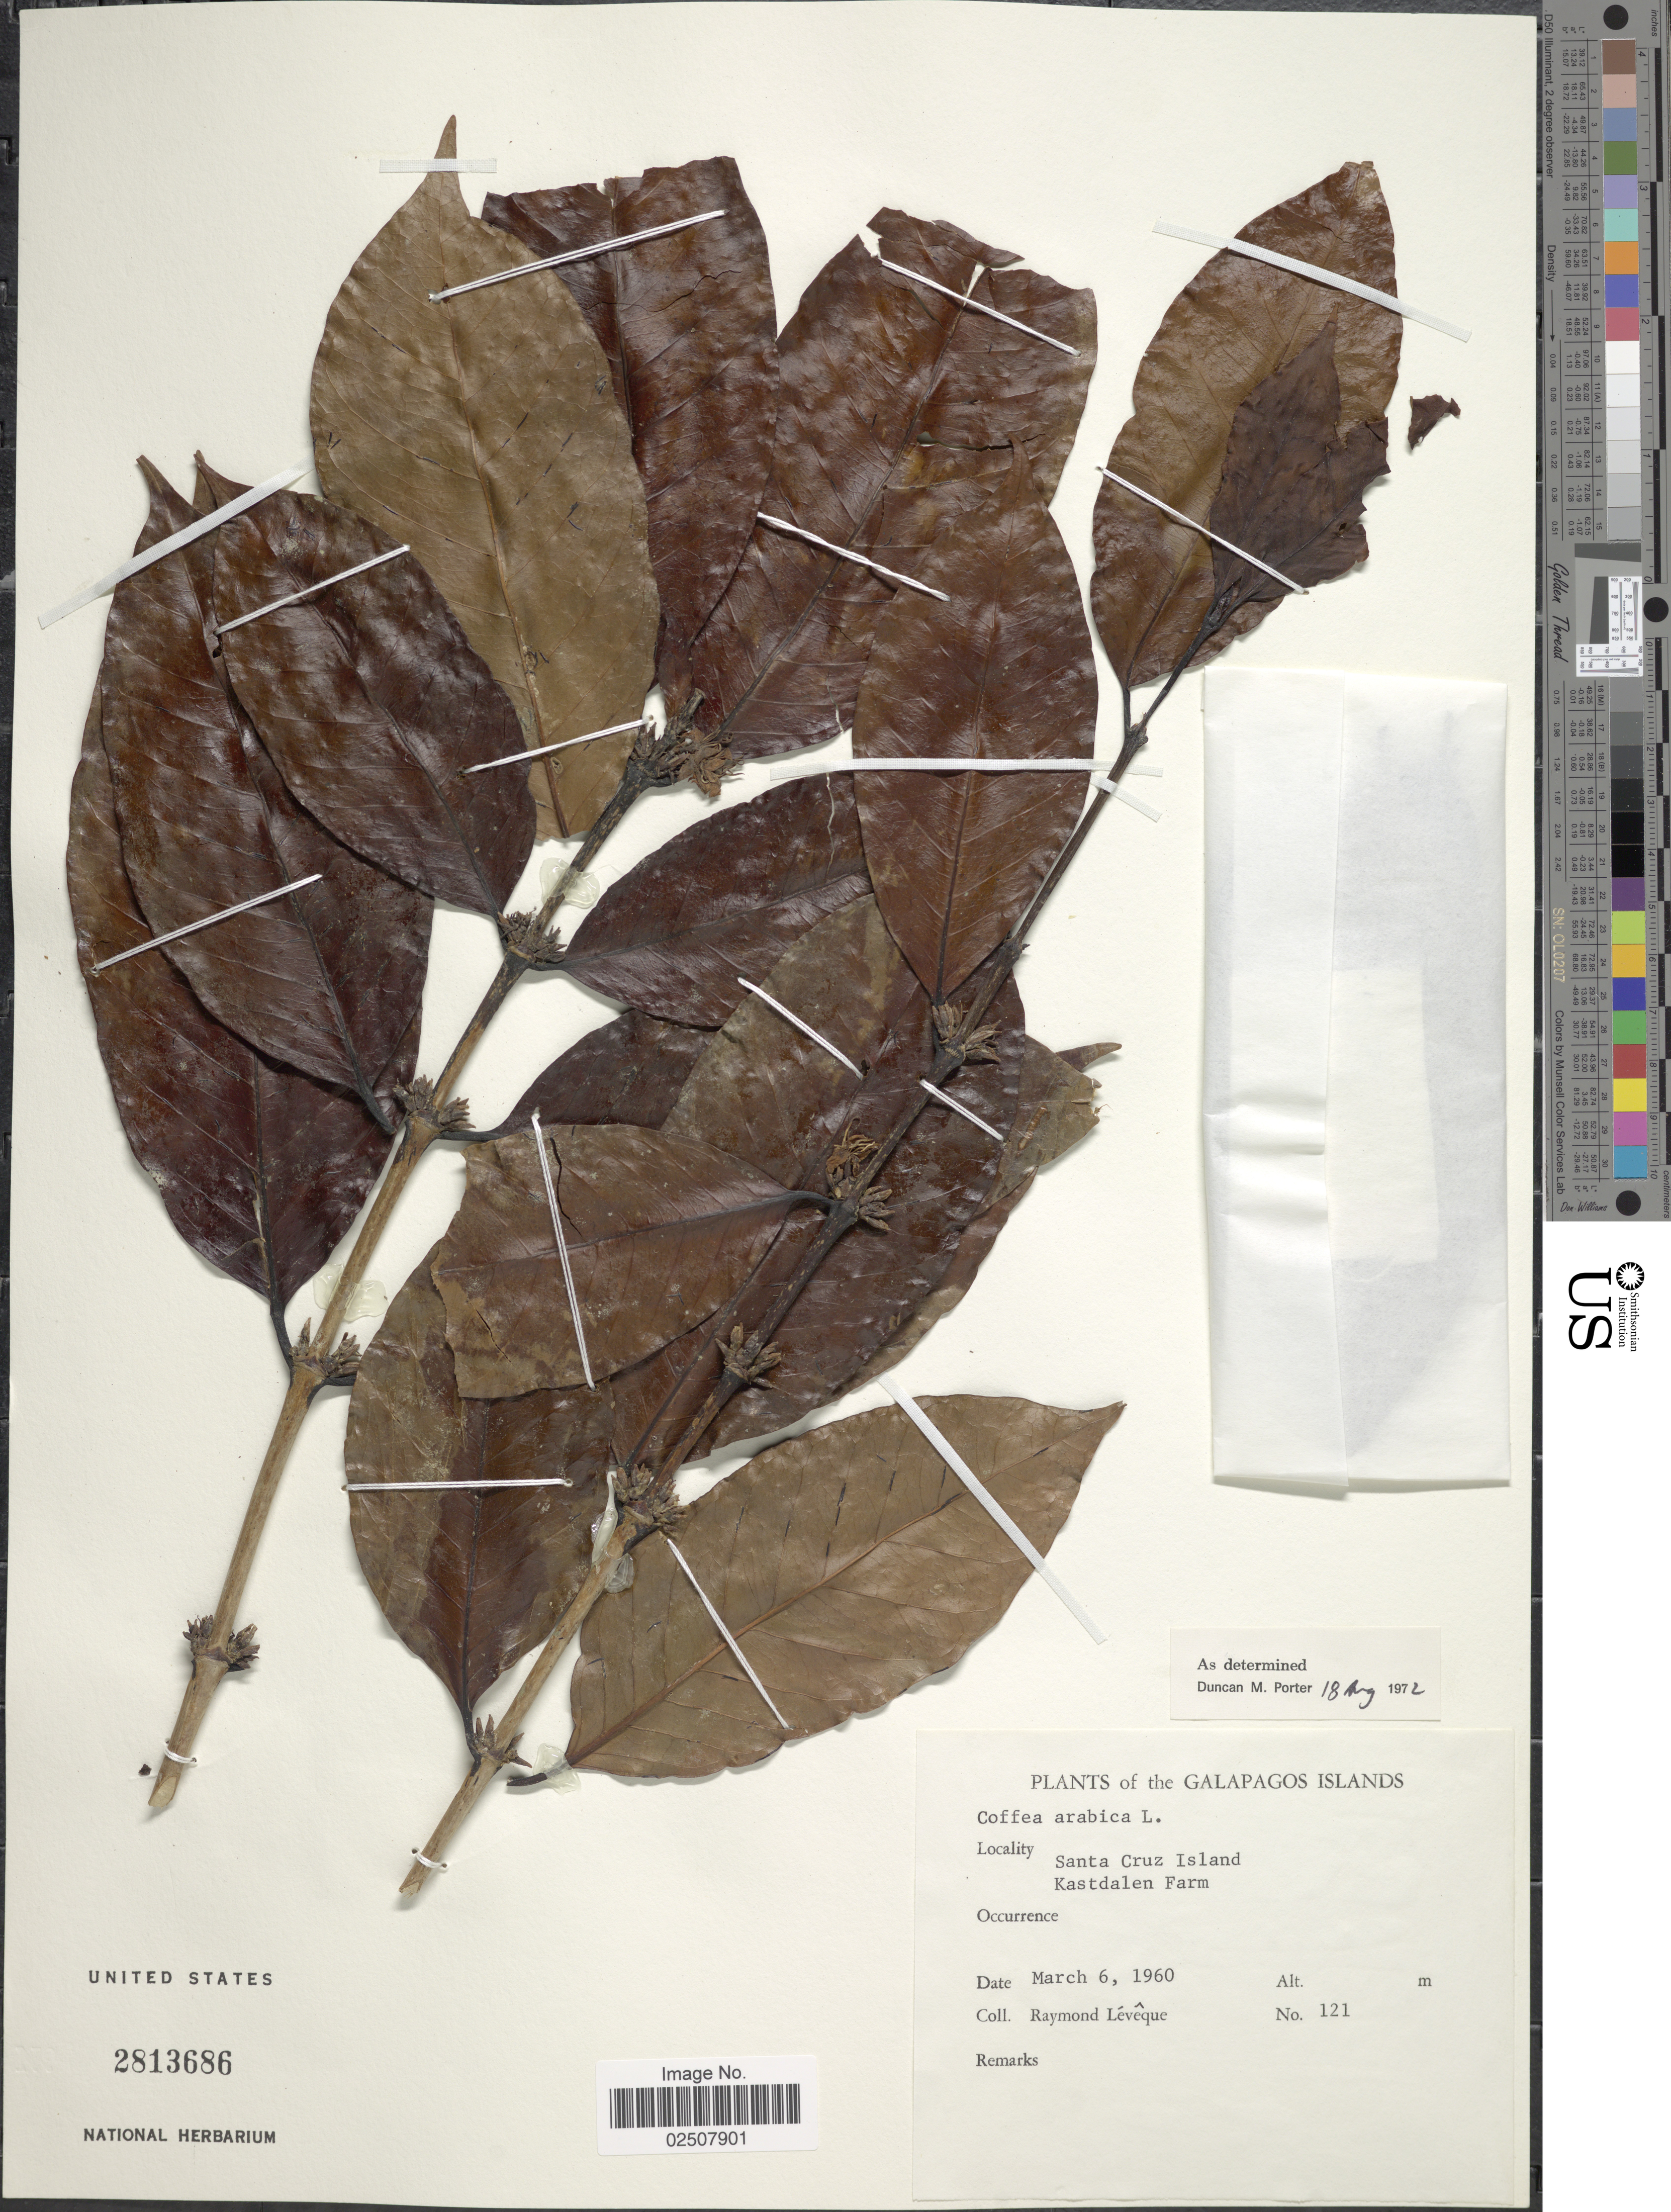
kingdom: Plantae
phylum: Tracheophyta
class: Magnoliopsida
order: Gentianales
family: Rubiaceae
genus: Coffea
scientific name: Coffea arabica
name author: L.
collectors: R. Lévêque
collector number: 121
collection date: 1960-03-06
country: Ecuador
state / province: Colón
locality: The Galapagos Islands, Santa Cruz Island, Kastdalen Farm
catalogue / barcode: US 2813686